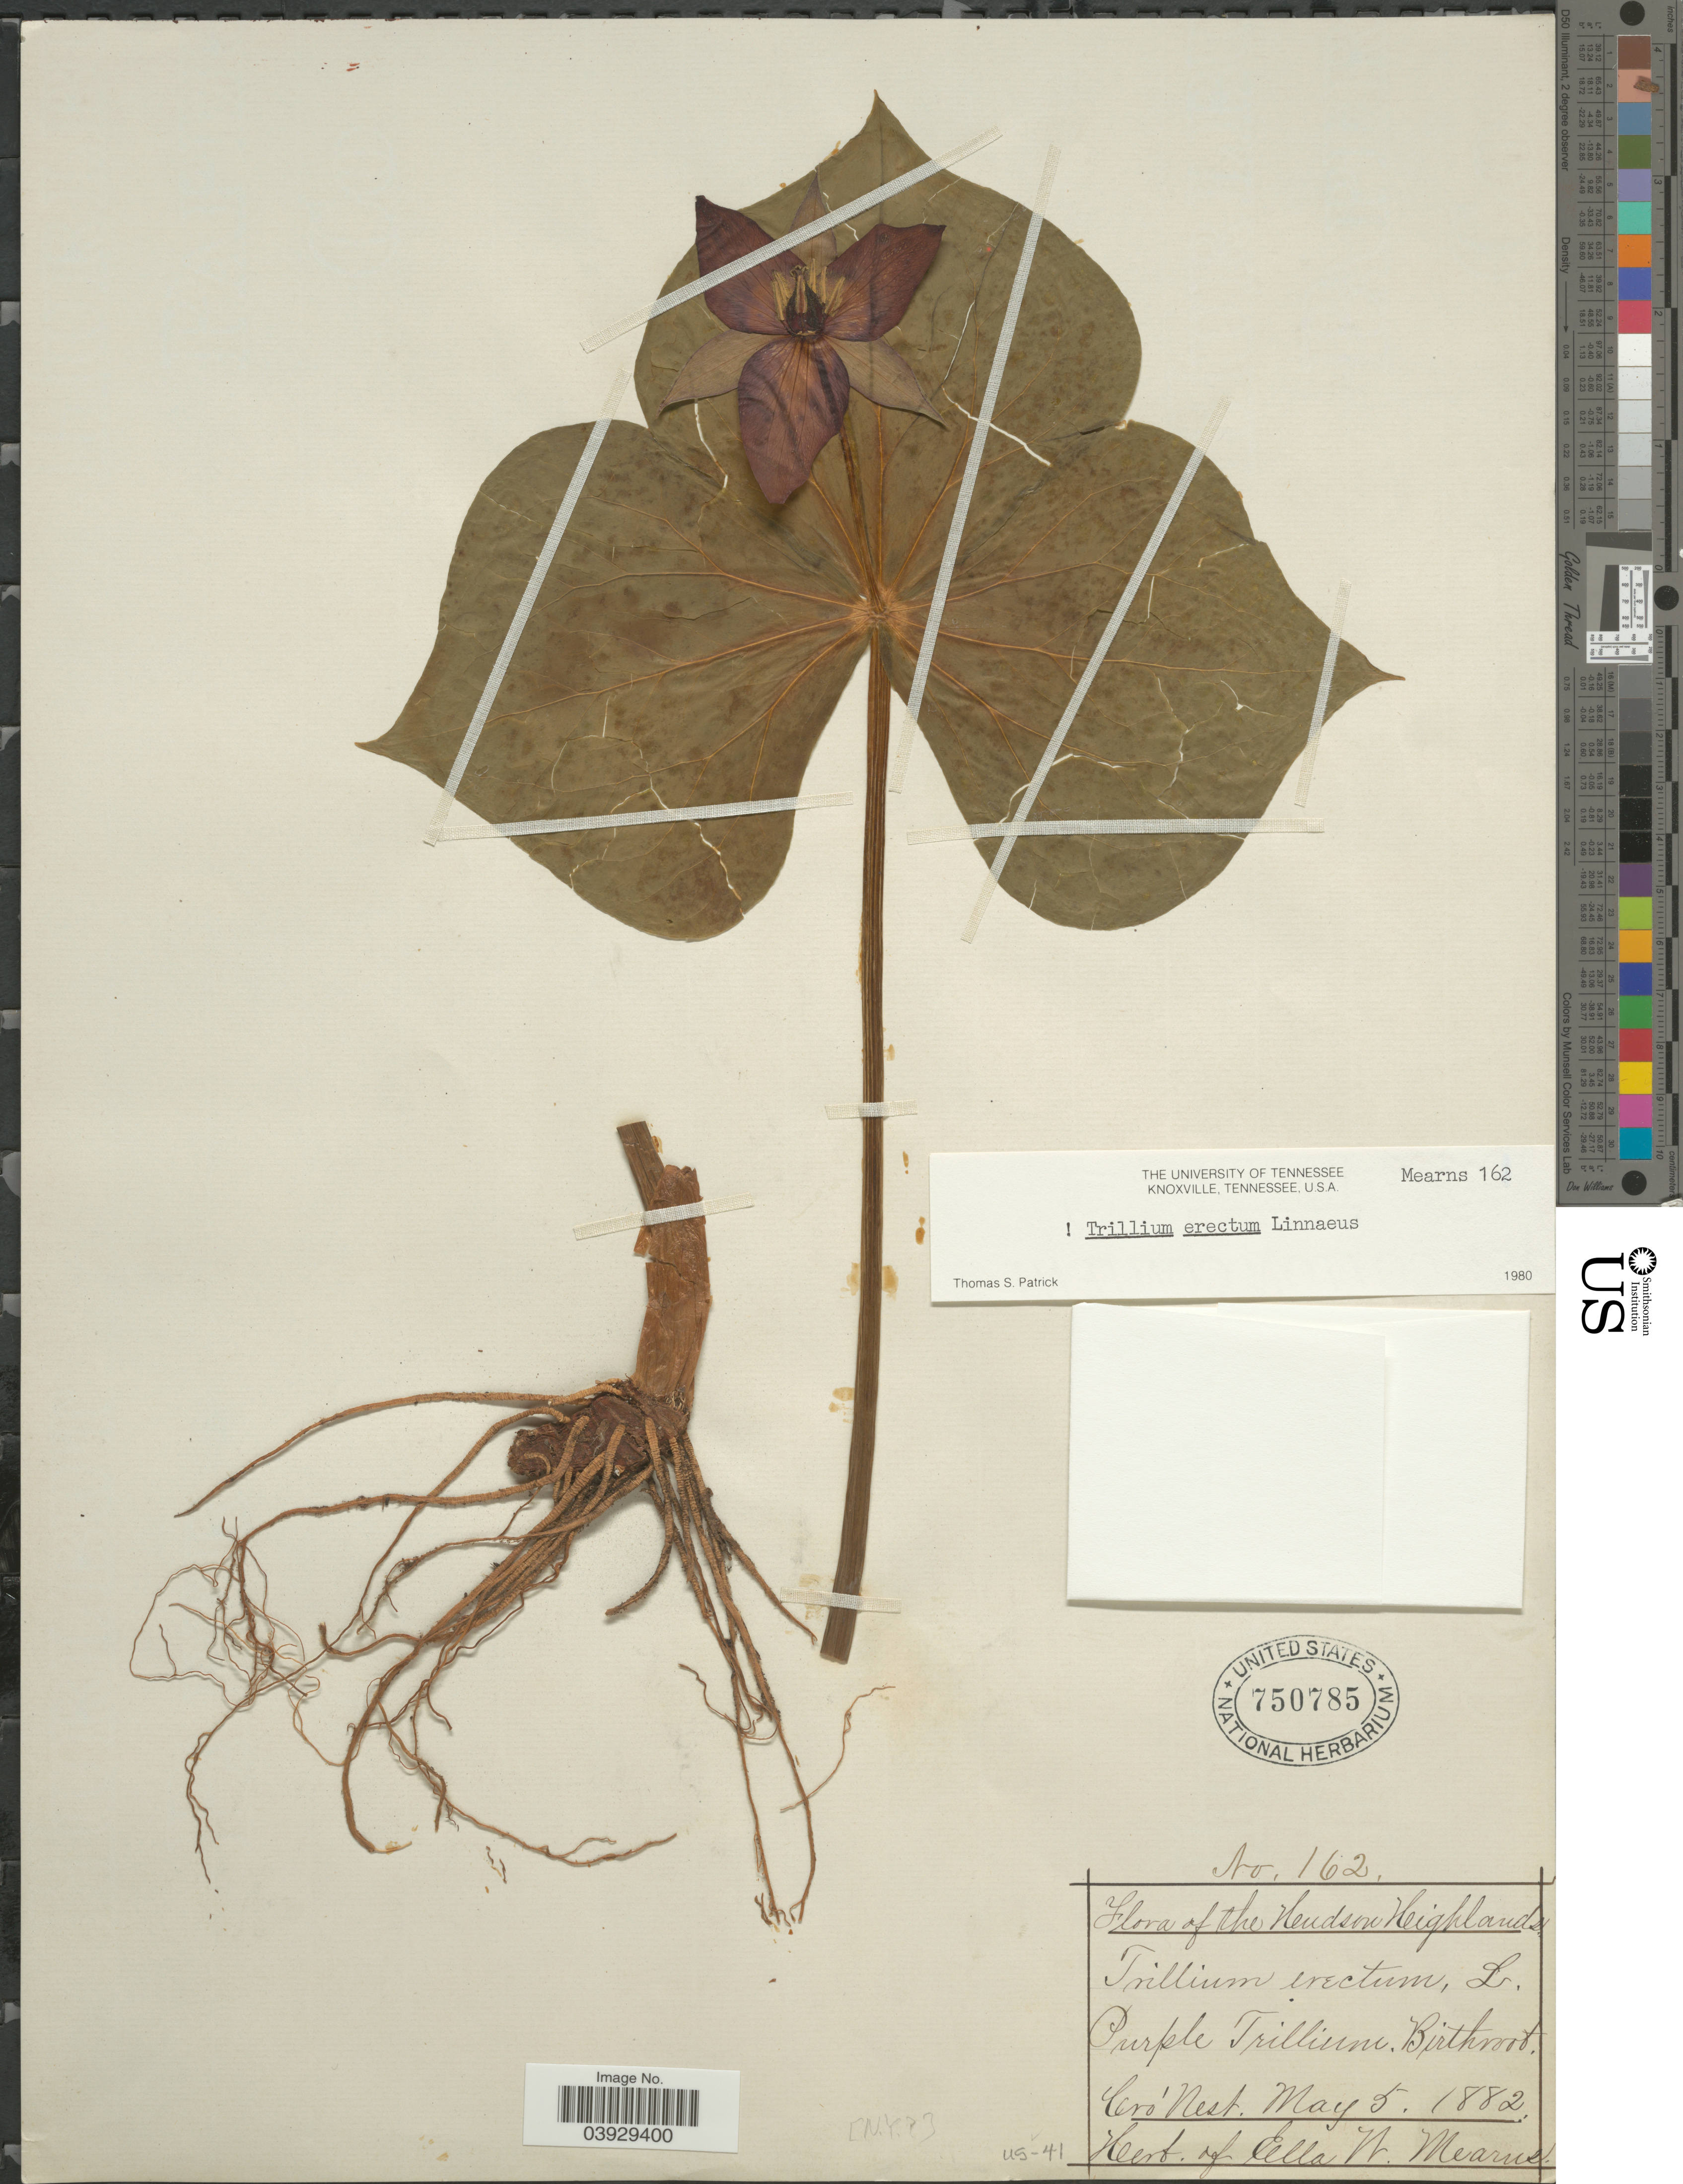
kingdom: Plantae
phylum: Tracheophyta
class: Liliopsida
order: Liliales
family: Melanthiaceae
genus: Trillium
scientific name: Trillium erectum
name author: L.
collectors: ex herb. Ella W. Mearns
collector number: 162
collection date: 1882-05-05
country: United States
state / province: New York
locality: Hudson Highlands. Cro' Nest.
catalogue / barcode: US 750785